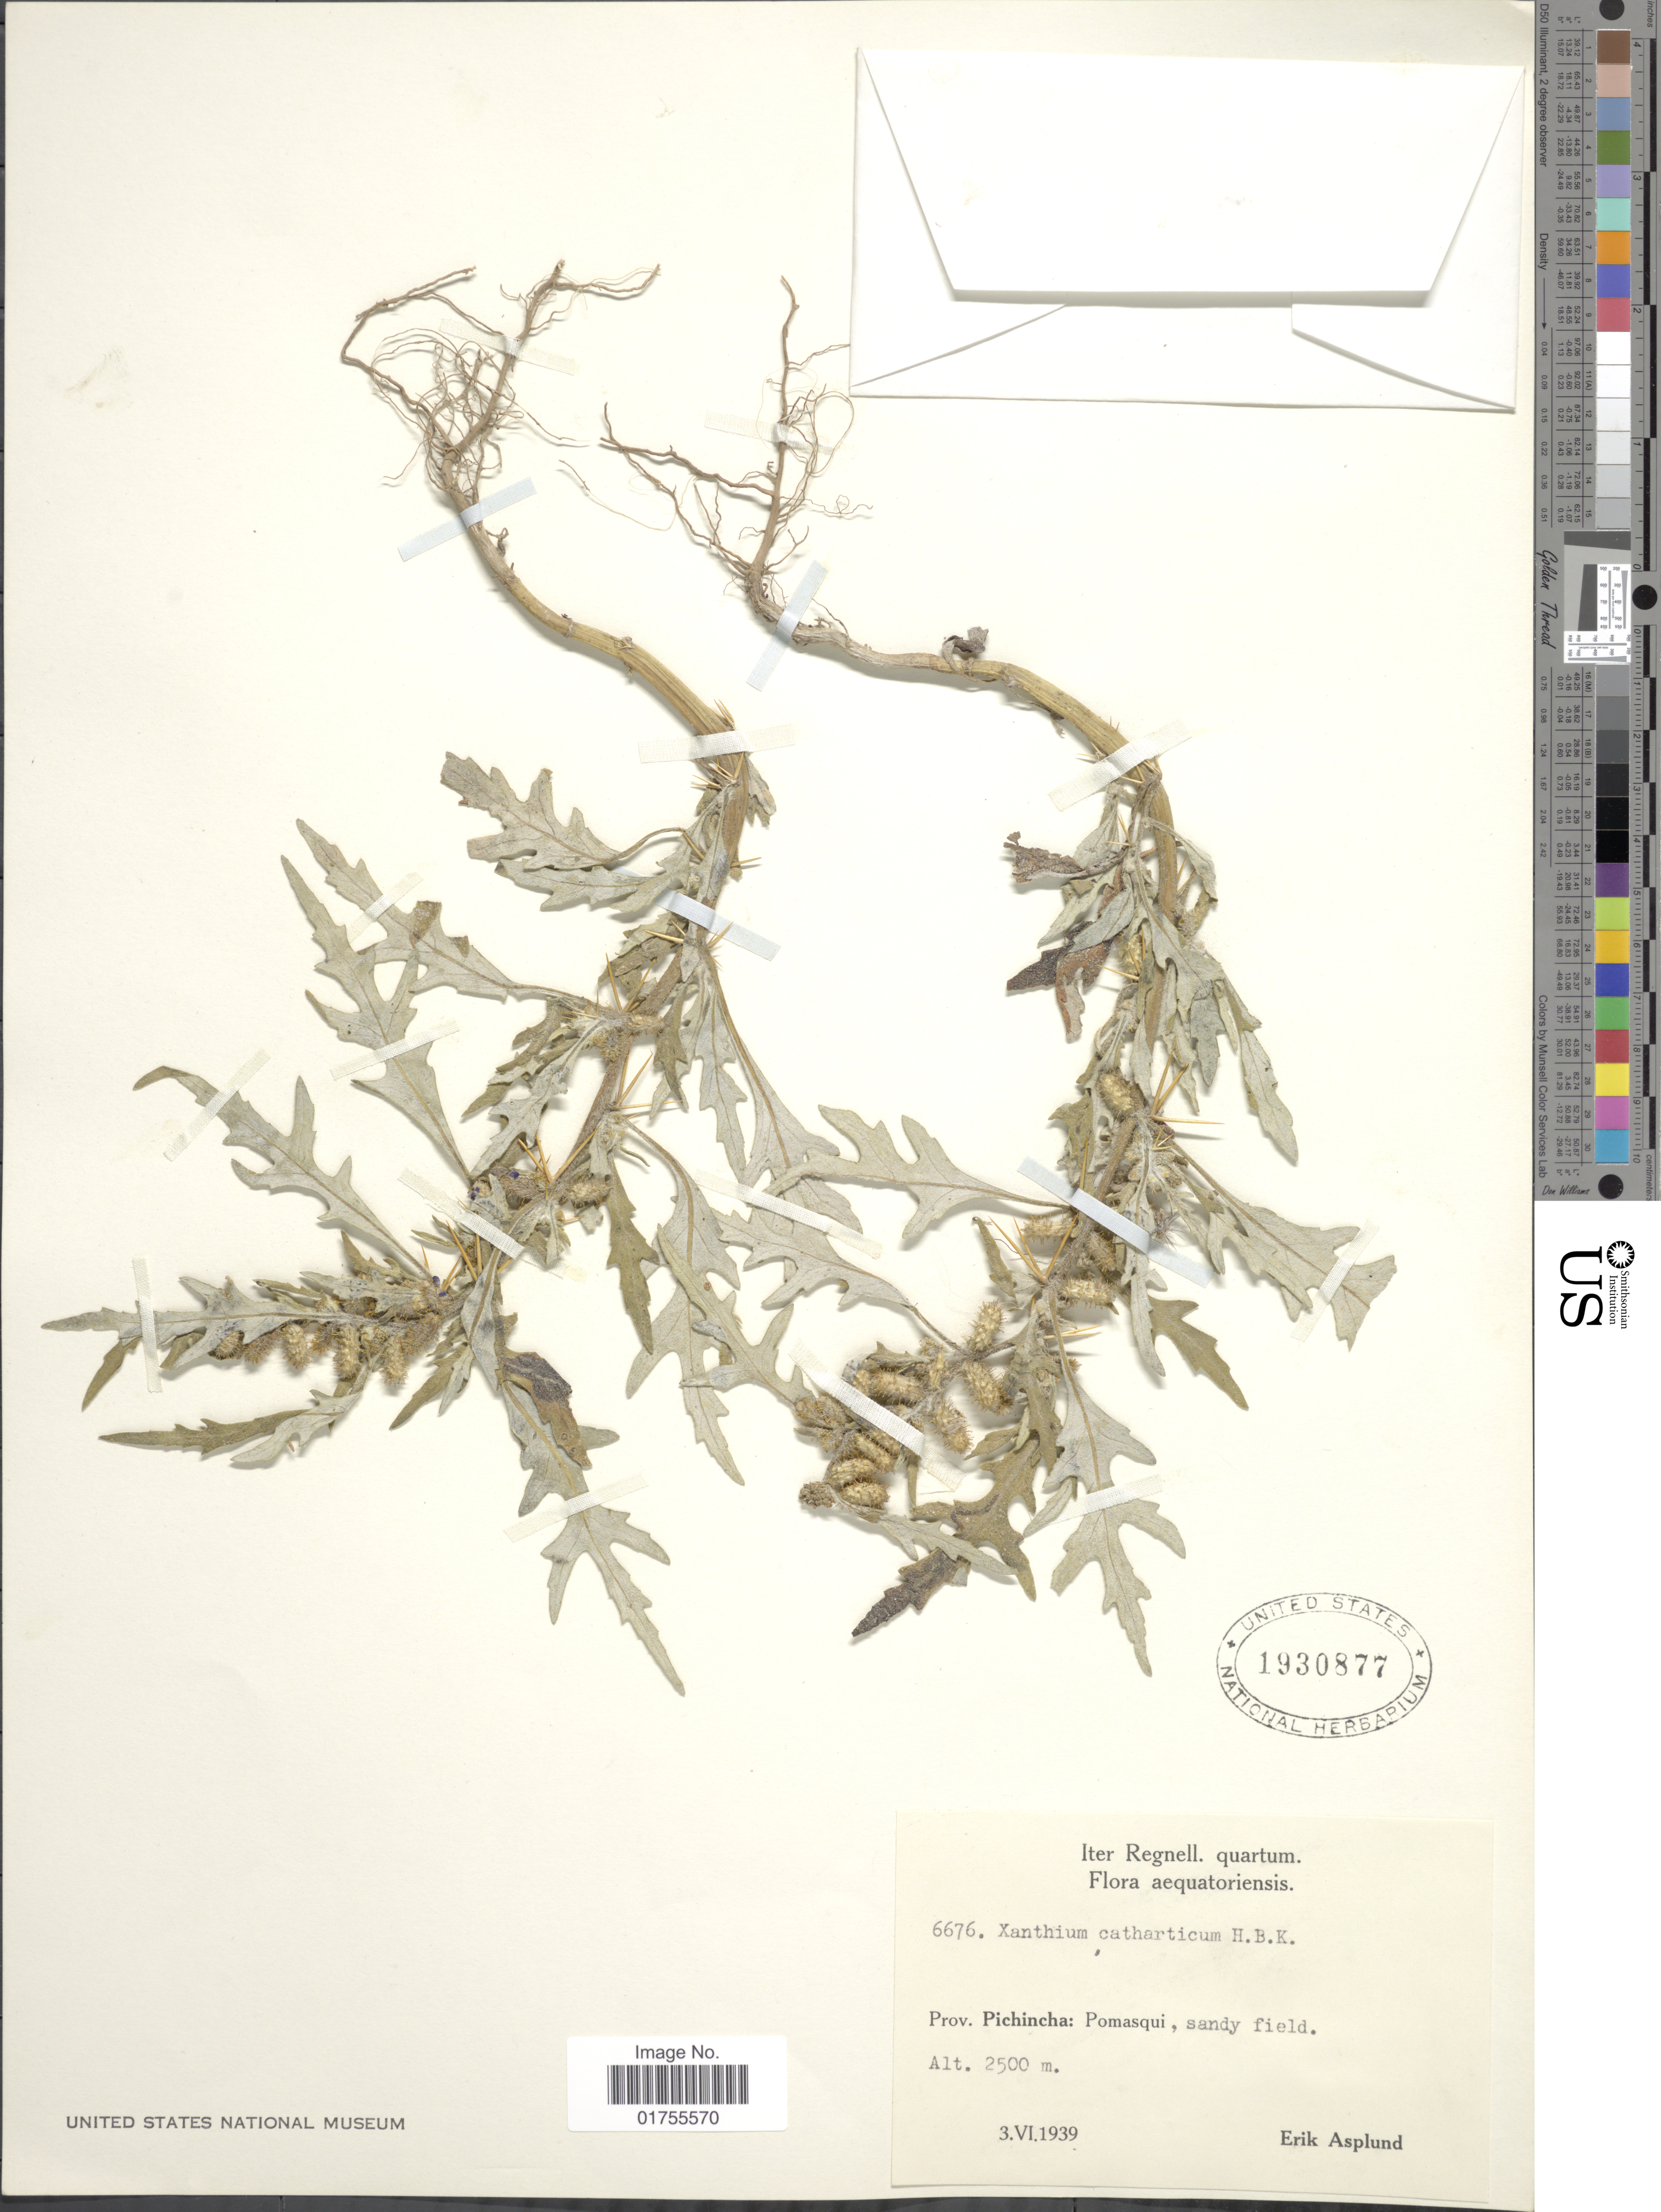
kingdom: Plantae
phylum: Tracheophyta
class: Magnoliopsida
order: Asterales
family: Asteraceae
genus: Xanthium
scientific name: Xanthium spinosum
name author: L.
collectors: E. Asplund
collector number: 6676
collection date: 1939-06-03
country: Ecuador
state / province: Pichincha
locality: Pomasqui, Aequatoriensis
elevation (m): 2500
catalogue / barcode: US 1930877